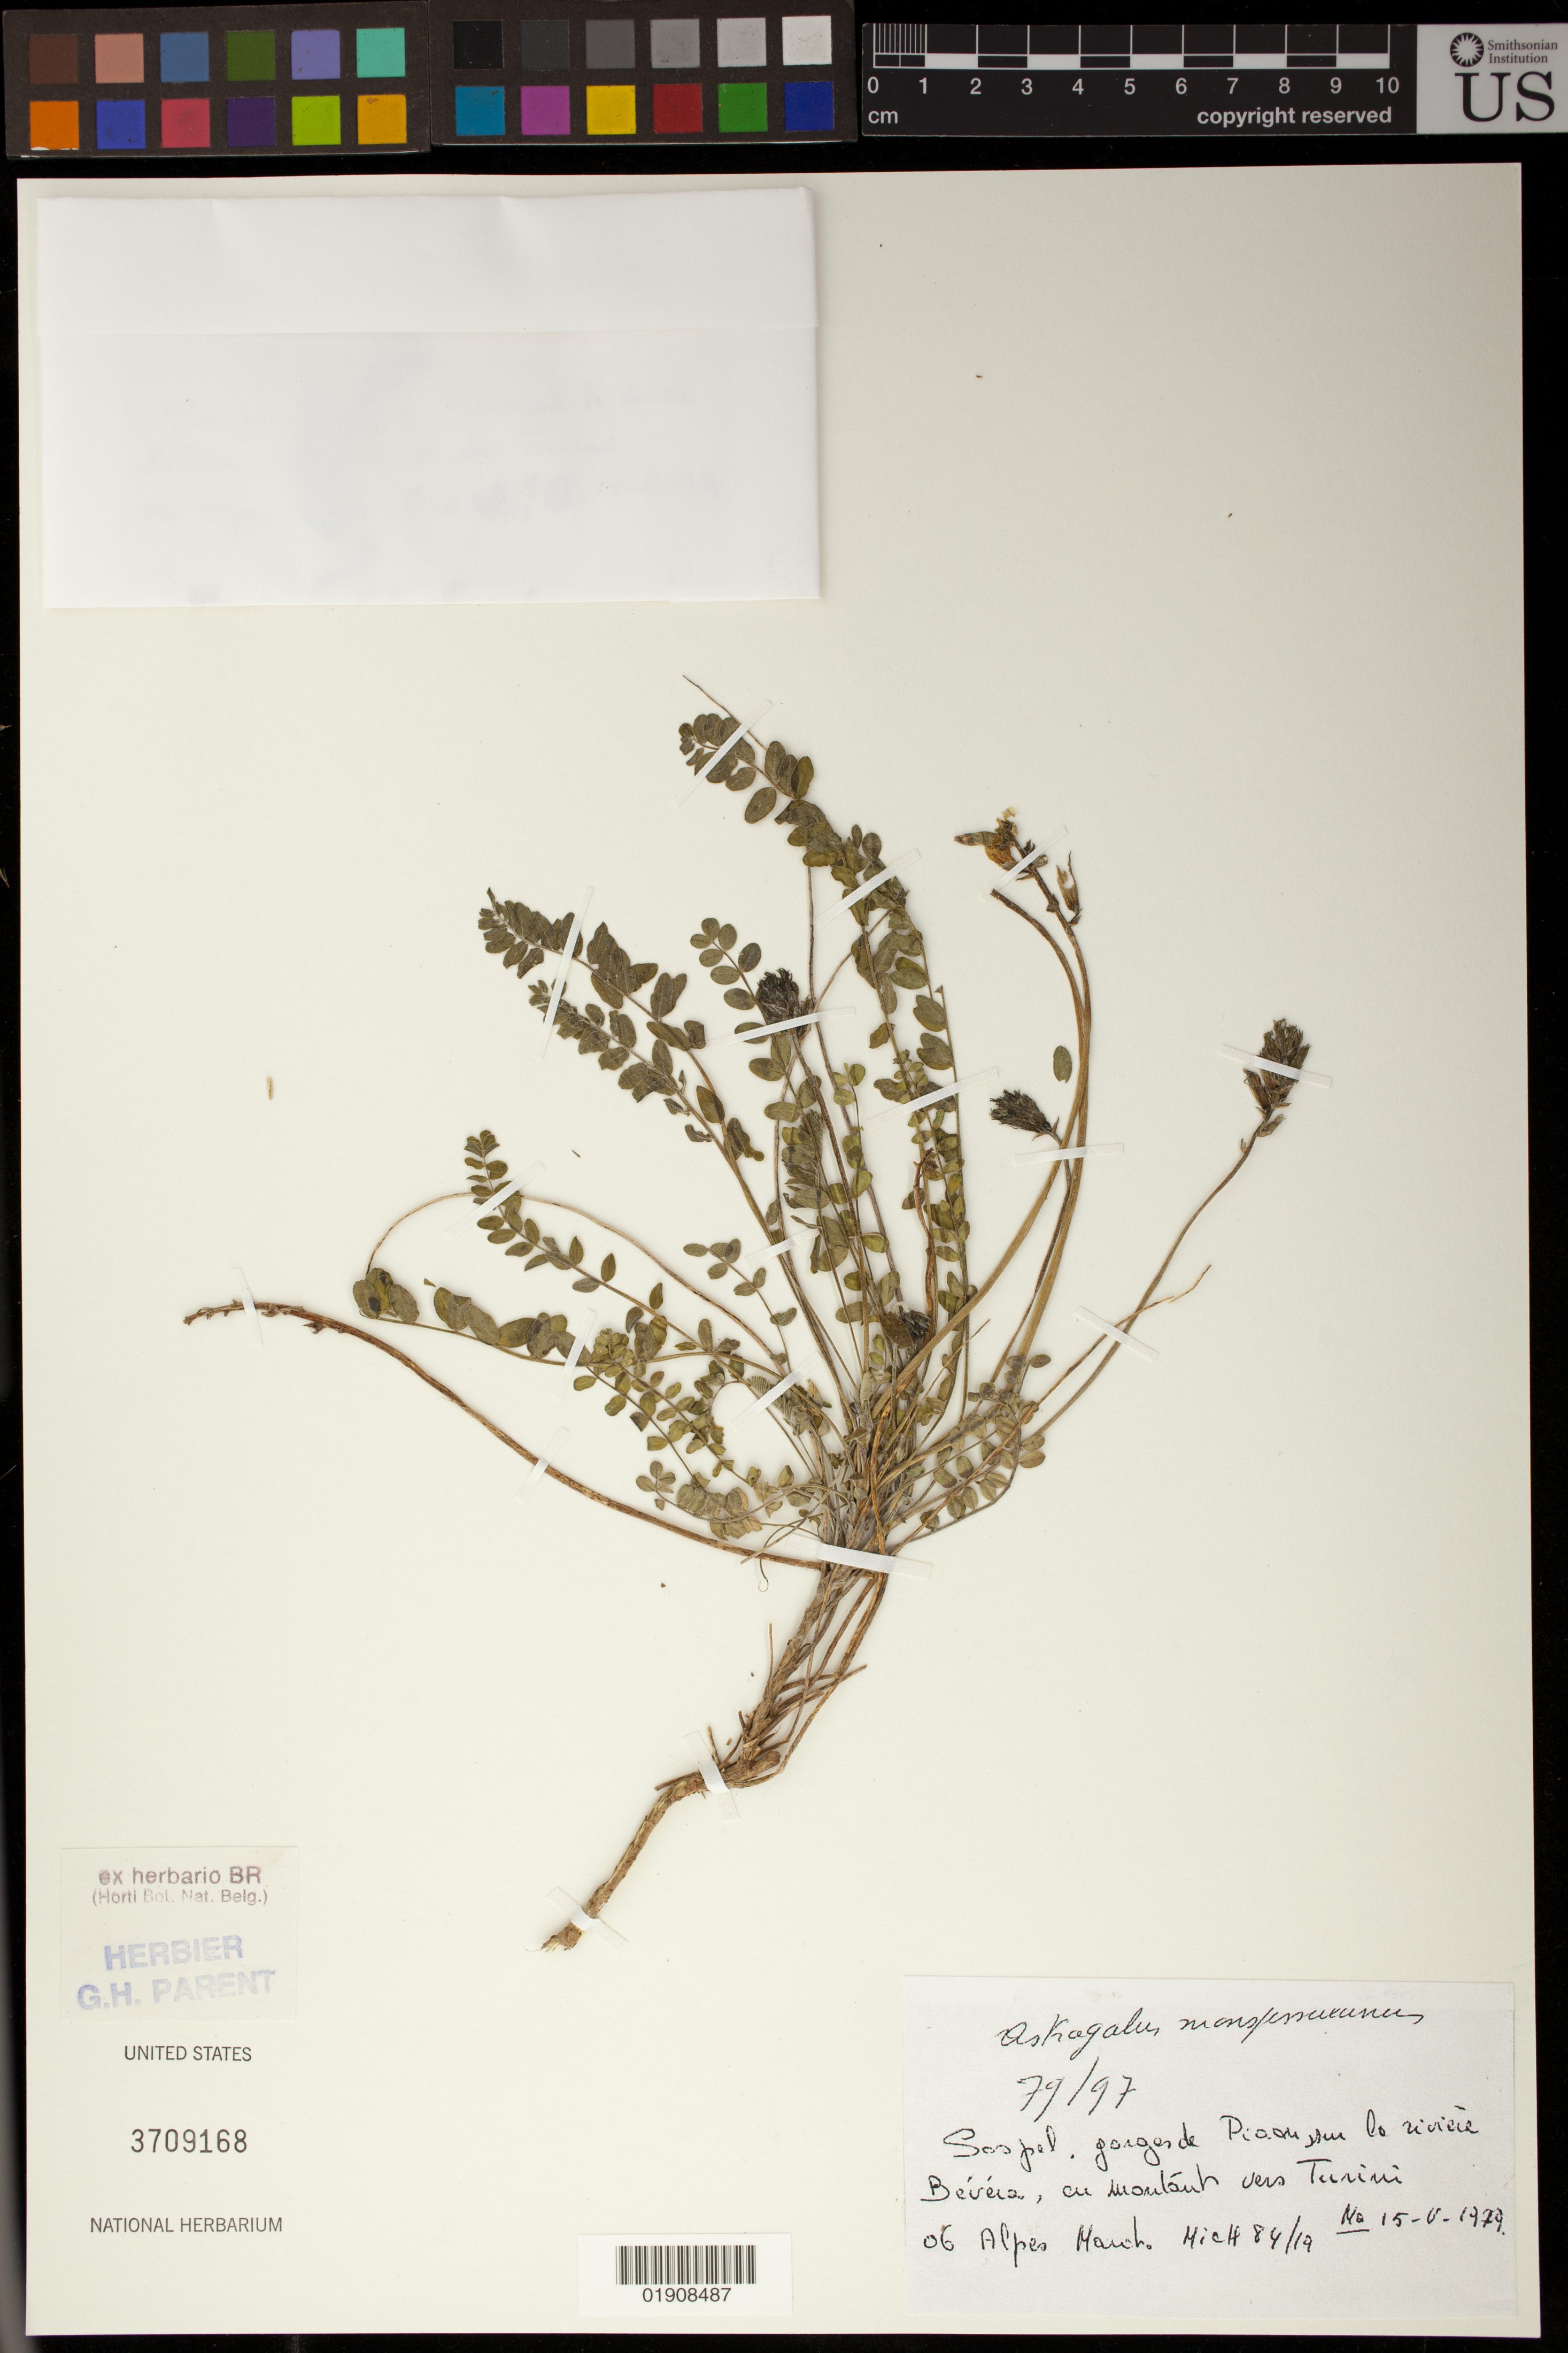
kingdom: Plantae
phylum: Tracheophyta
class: Magnoliopsida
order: Fabales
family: Fabaceae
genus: Astragalus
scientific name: Astragalus monspessulanus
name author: L.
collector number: Mich 84/19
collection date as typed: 15-V-1979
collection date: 1979-05-15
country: France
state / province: Provence-Alpes-Côte d'Azur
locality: Sospel, forges de Piasu sur le riviere Bevera, au montanh vers Turini.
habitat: Alpes marsh.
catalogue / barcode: US 3709168